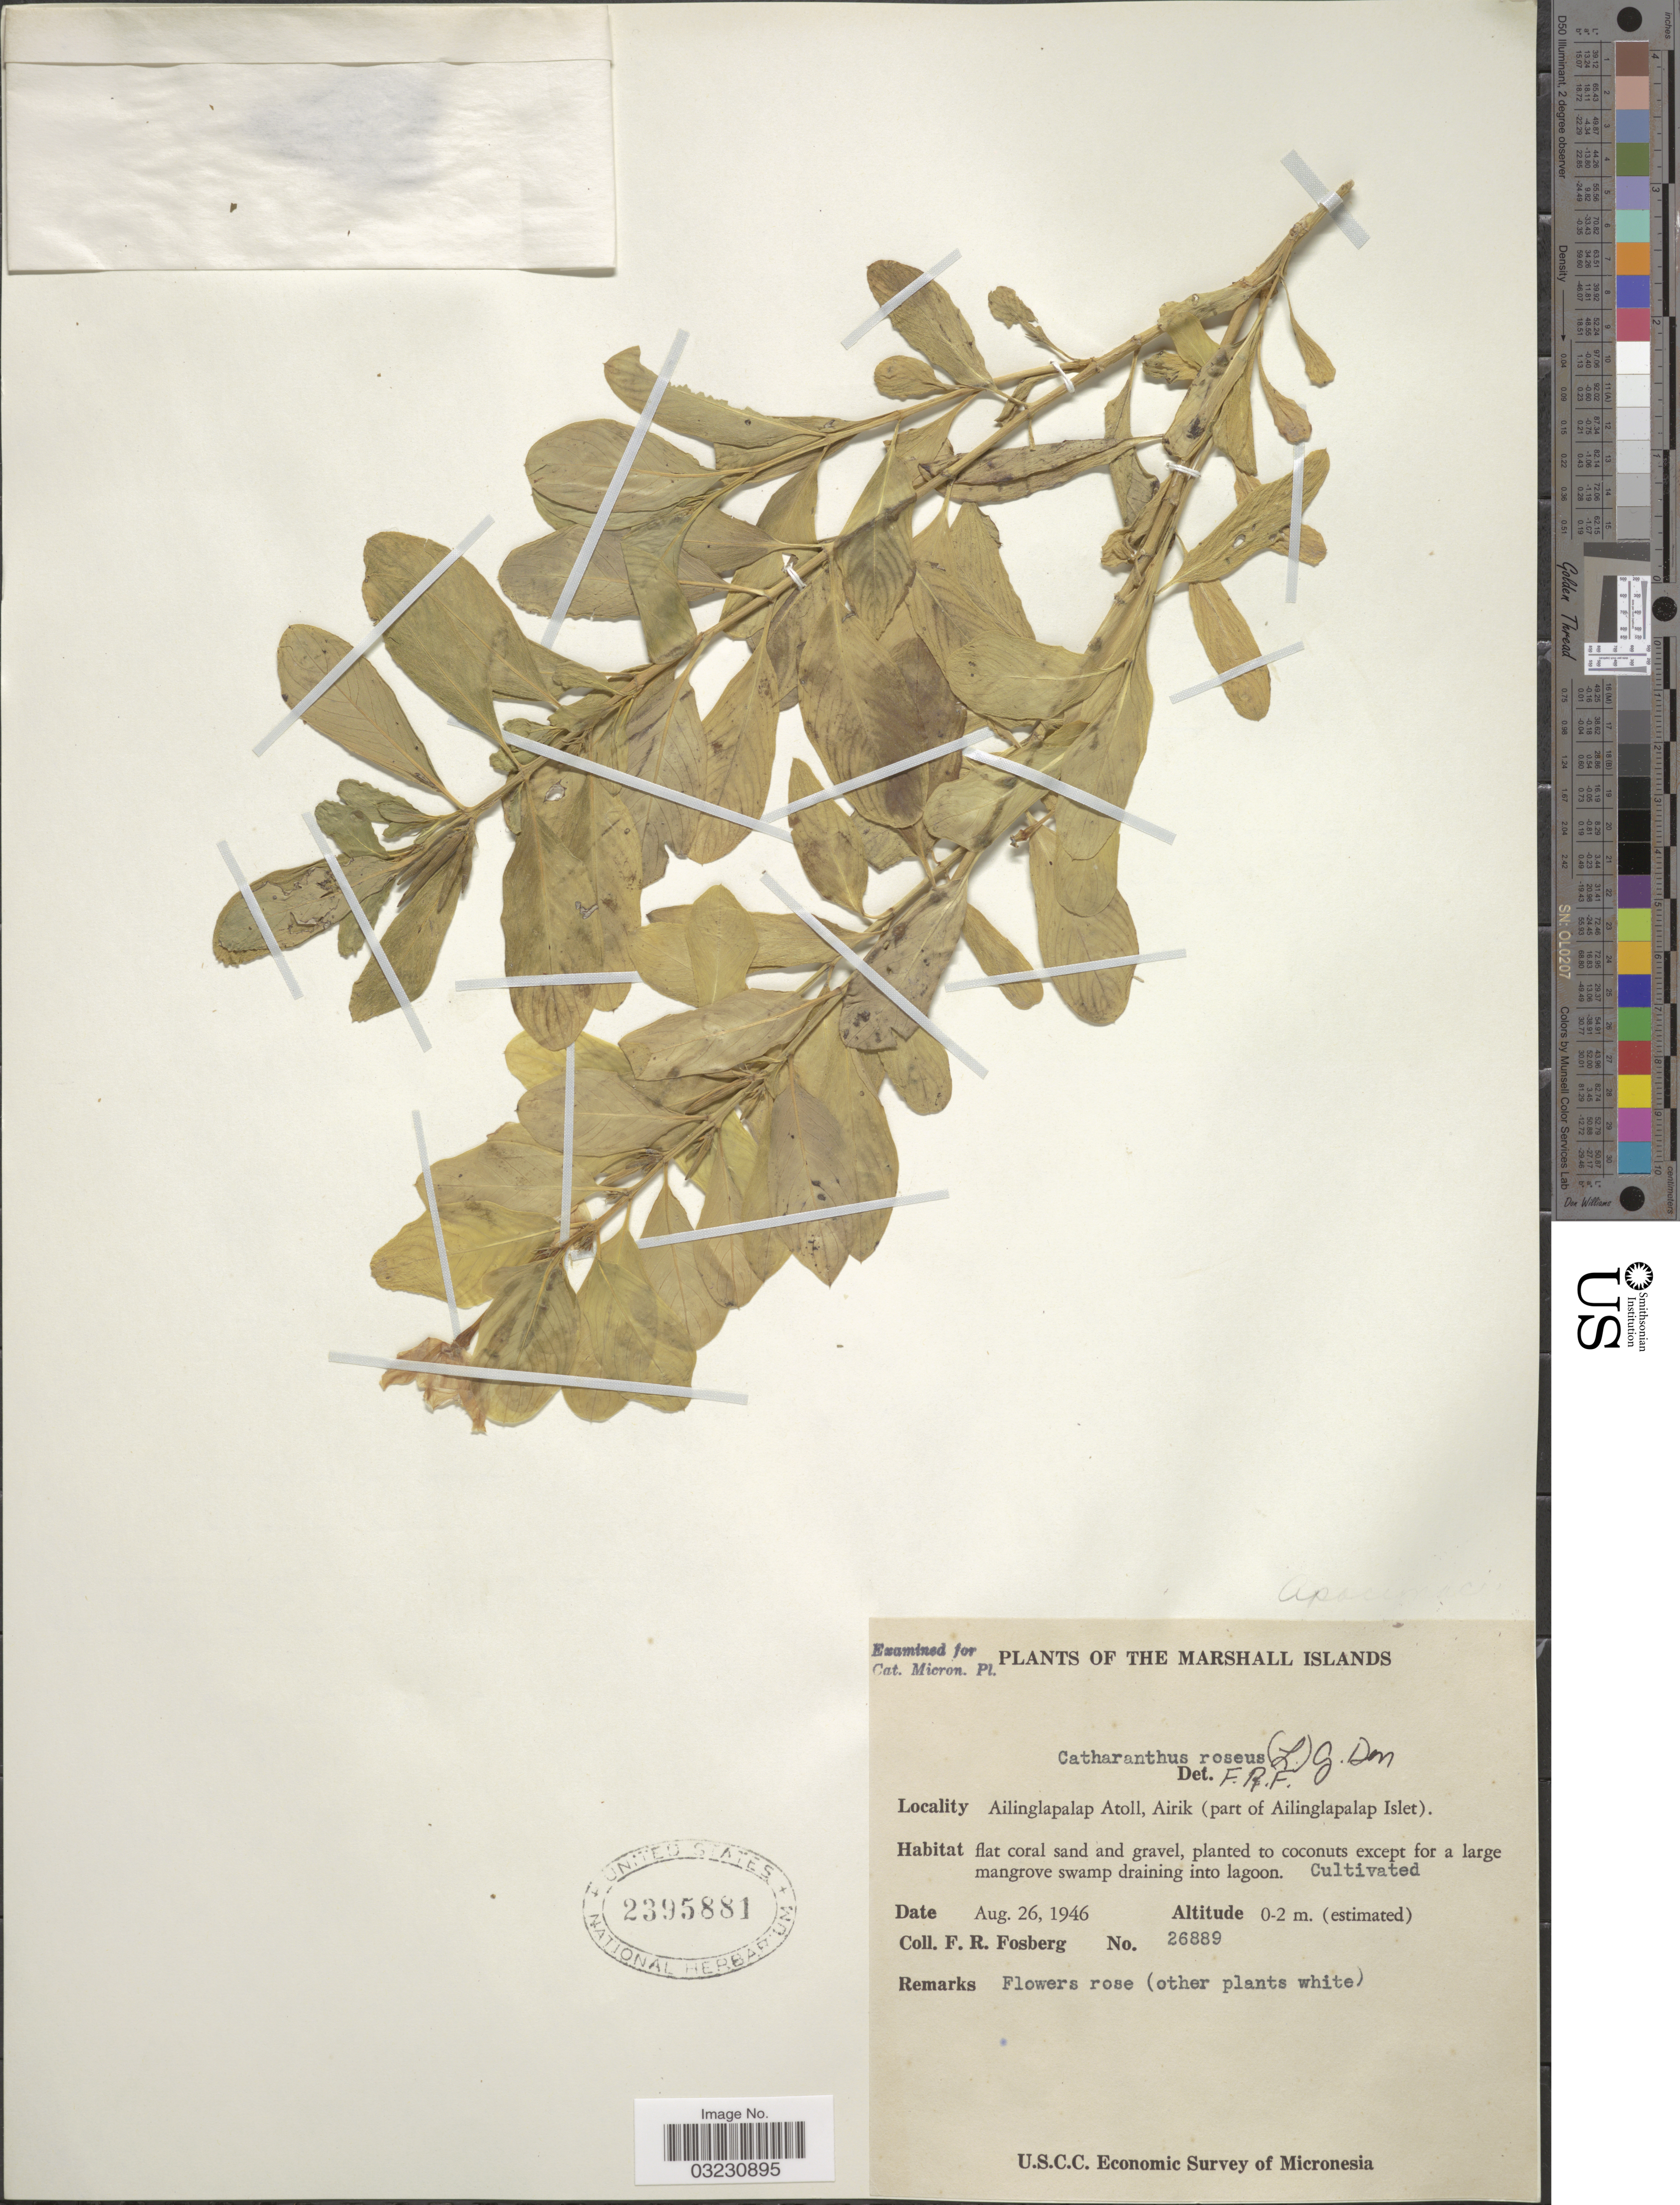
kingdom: Plantae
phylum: Tracheophyta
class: Magnoliopsida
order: Gentianales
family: Apocynaceae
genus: Catharanthus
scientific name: Catharanthus roseus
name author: (L.) G. Don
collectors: F. R. Fosberg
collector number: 26889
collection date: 1946-08-26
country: Marshall Islands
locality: Ailinglapalap Atoll, Airik (part of Ailinglapalap Islet).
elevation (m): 0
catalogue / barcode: US 2395881